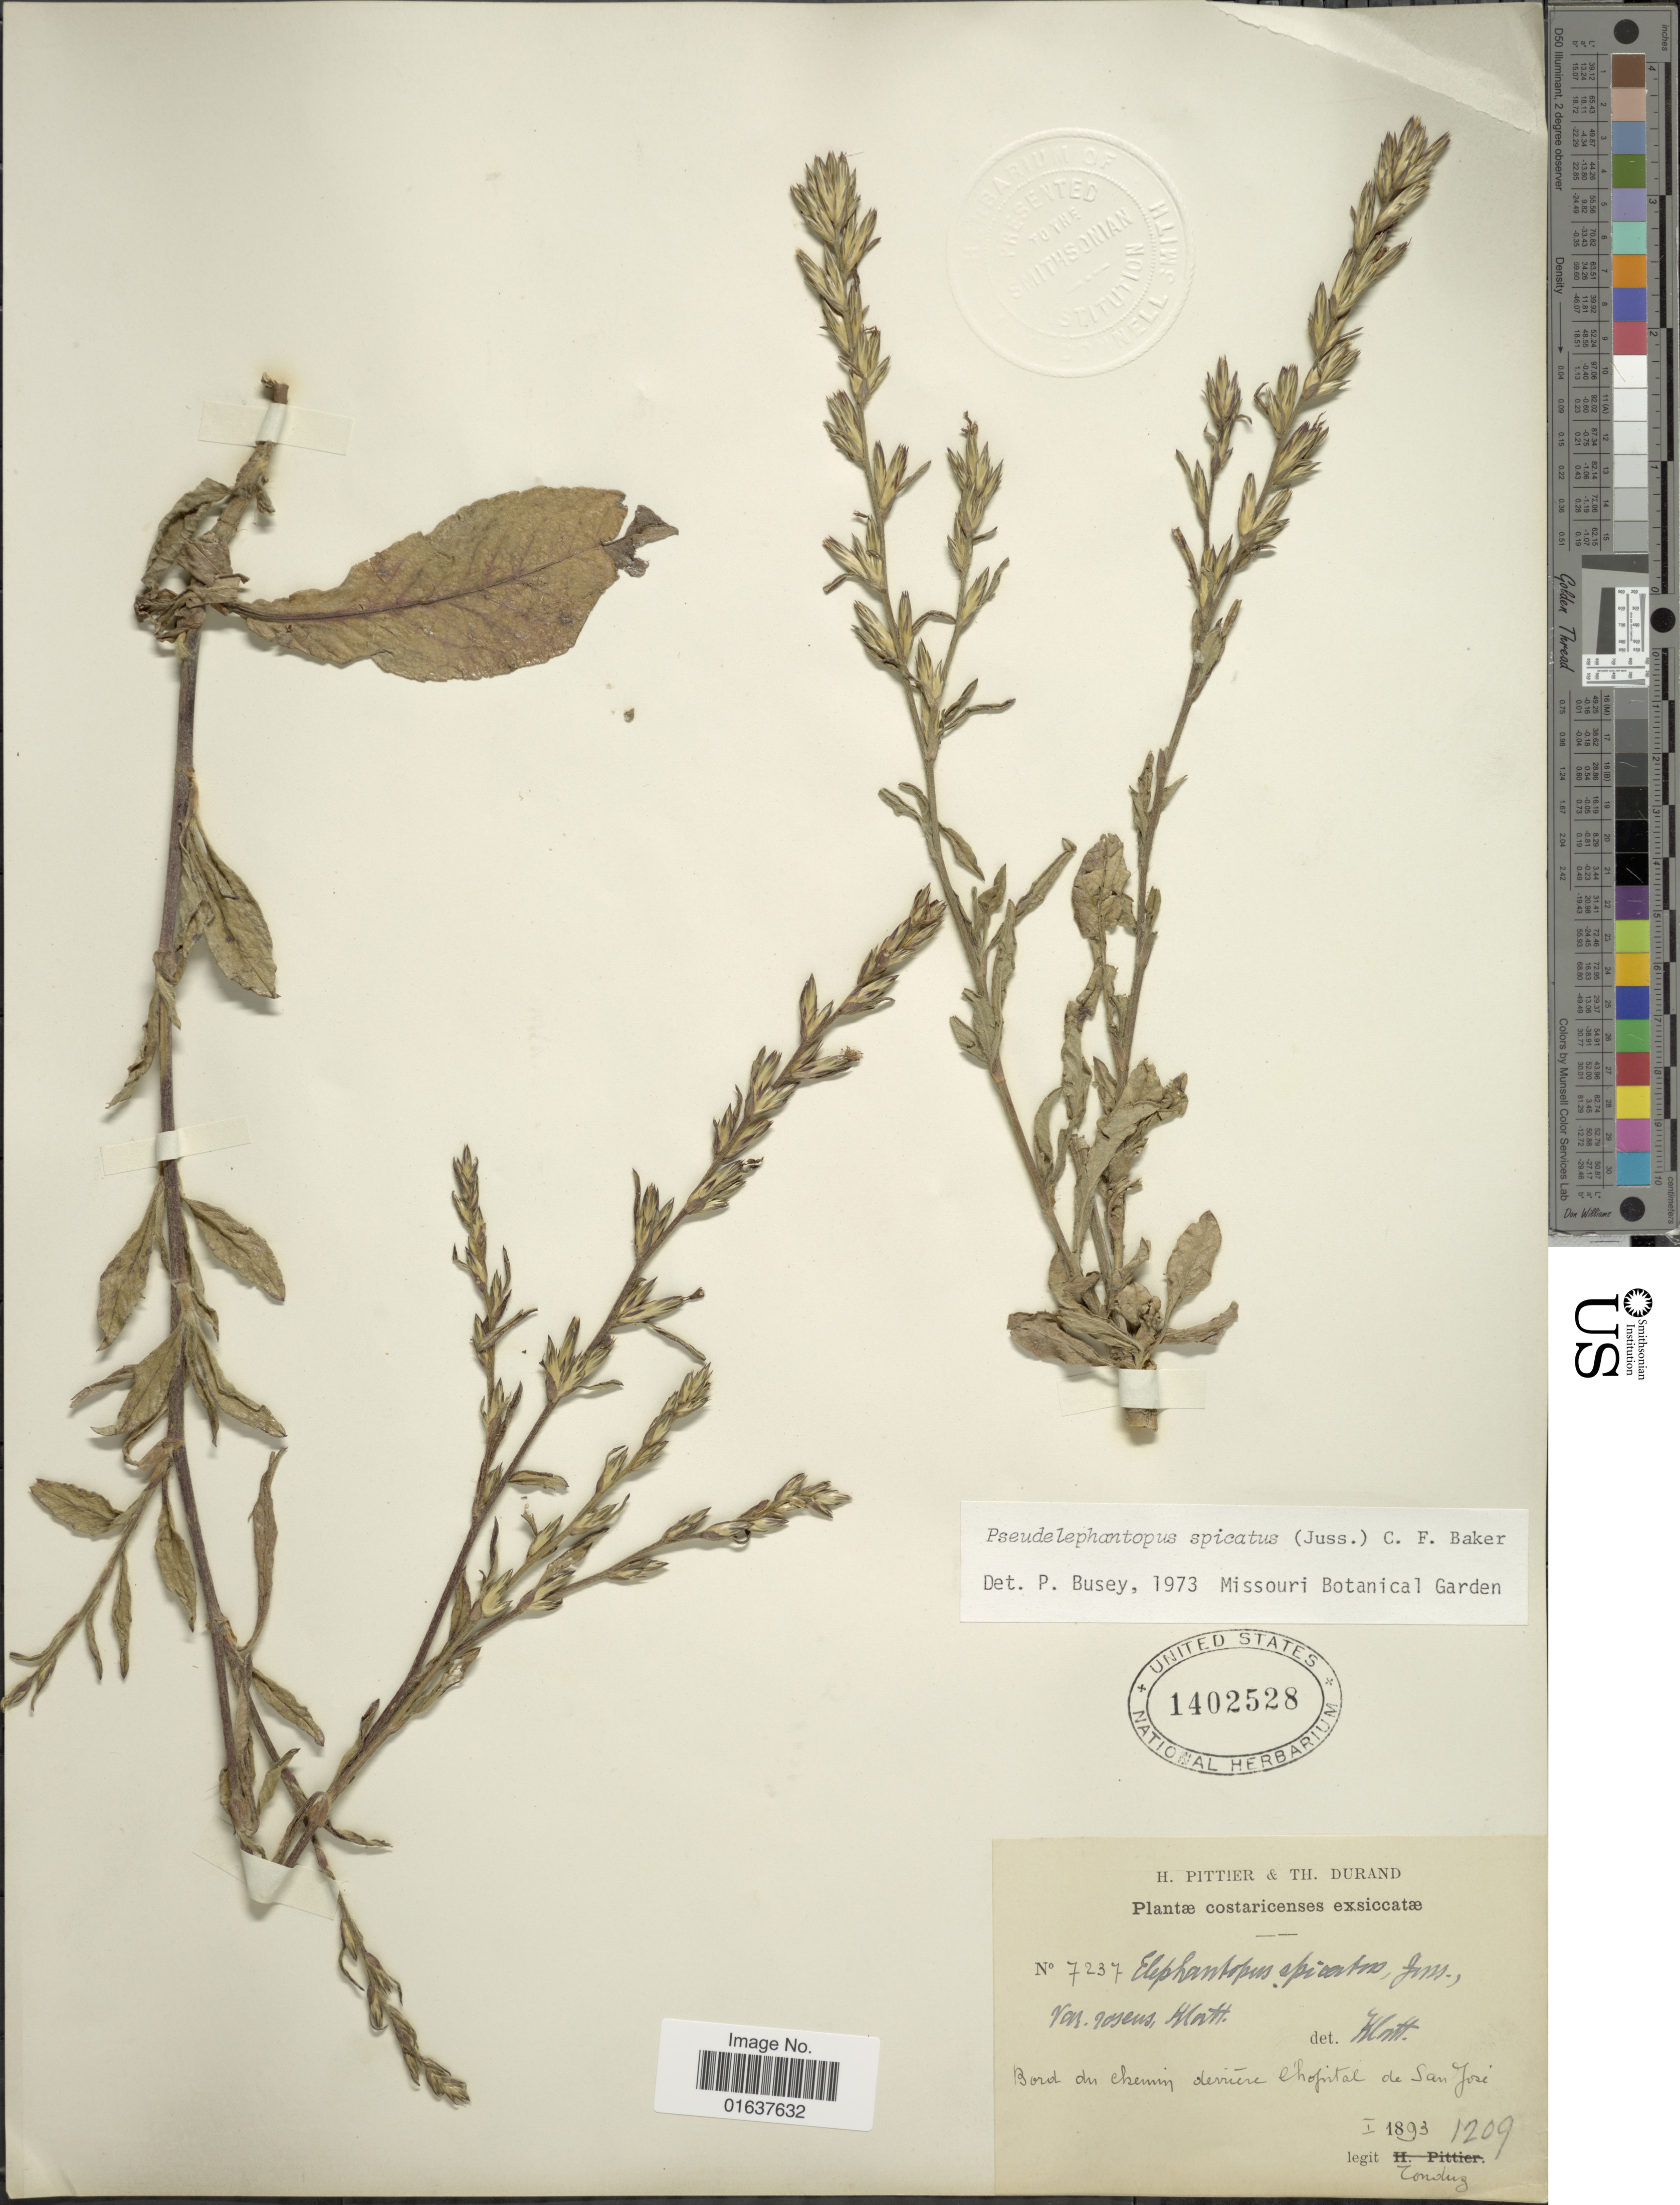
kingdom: Plantae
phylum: Tracheophyta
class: Magnoliopsida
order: Asterales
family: Asteraceae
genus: Pseudelephantopus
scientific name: Pseudelephantopus spicatus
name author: (Juss. ex Aubl.) C.F. Baker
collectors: A. Tonduz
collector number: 7237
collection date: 1893-01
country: Costa Rica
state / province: San José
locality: Bord du chemin derriere Chopital de San Jose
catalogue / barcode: US 1402528